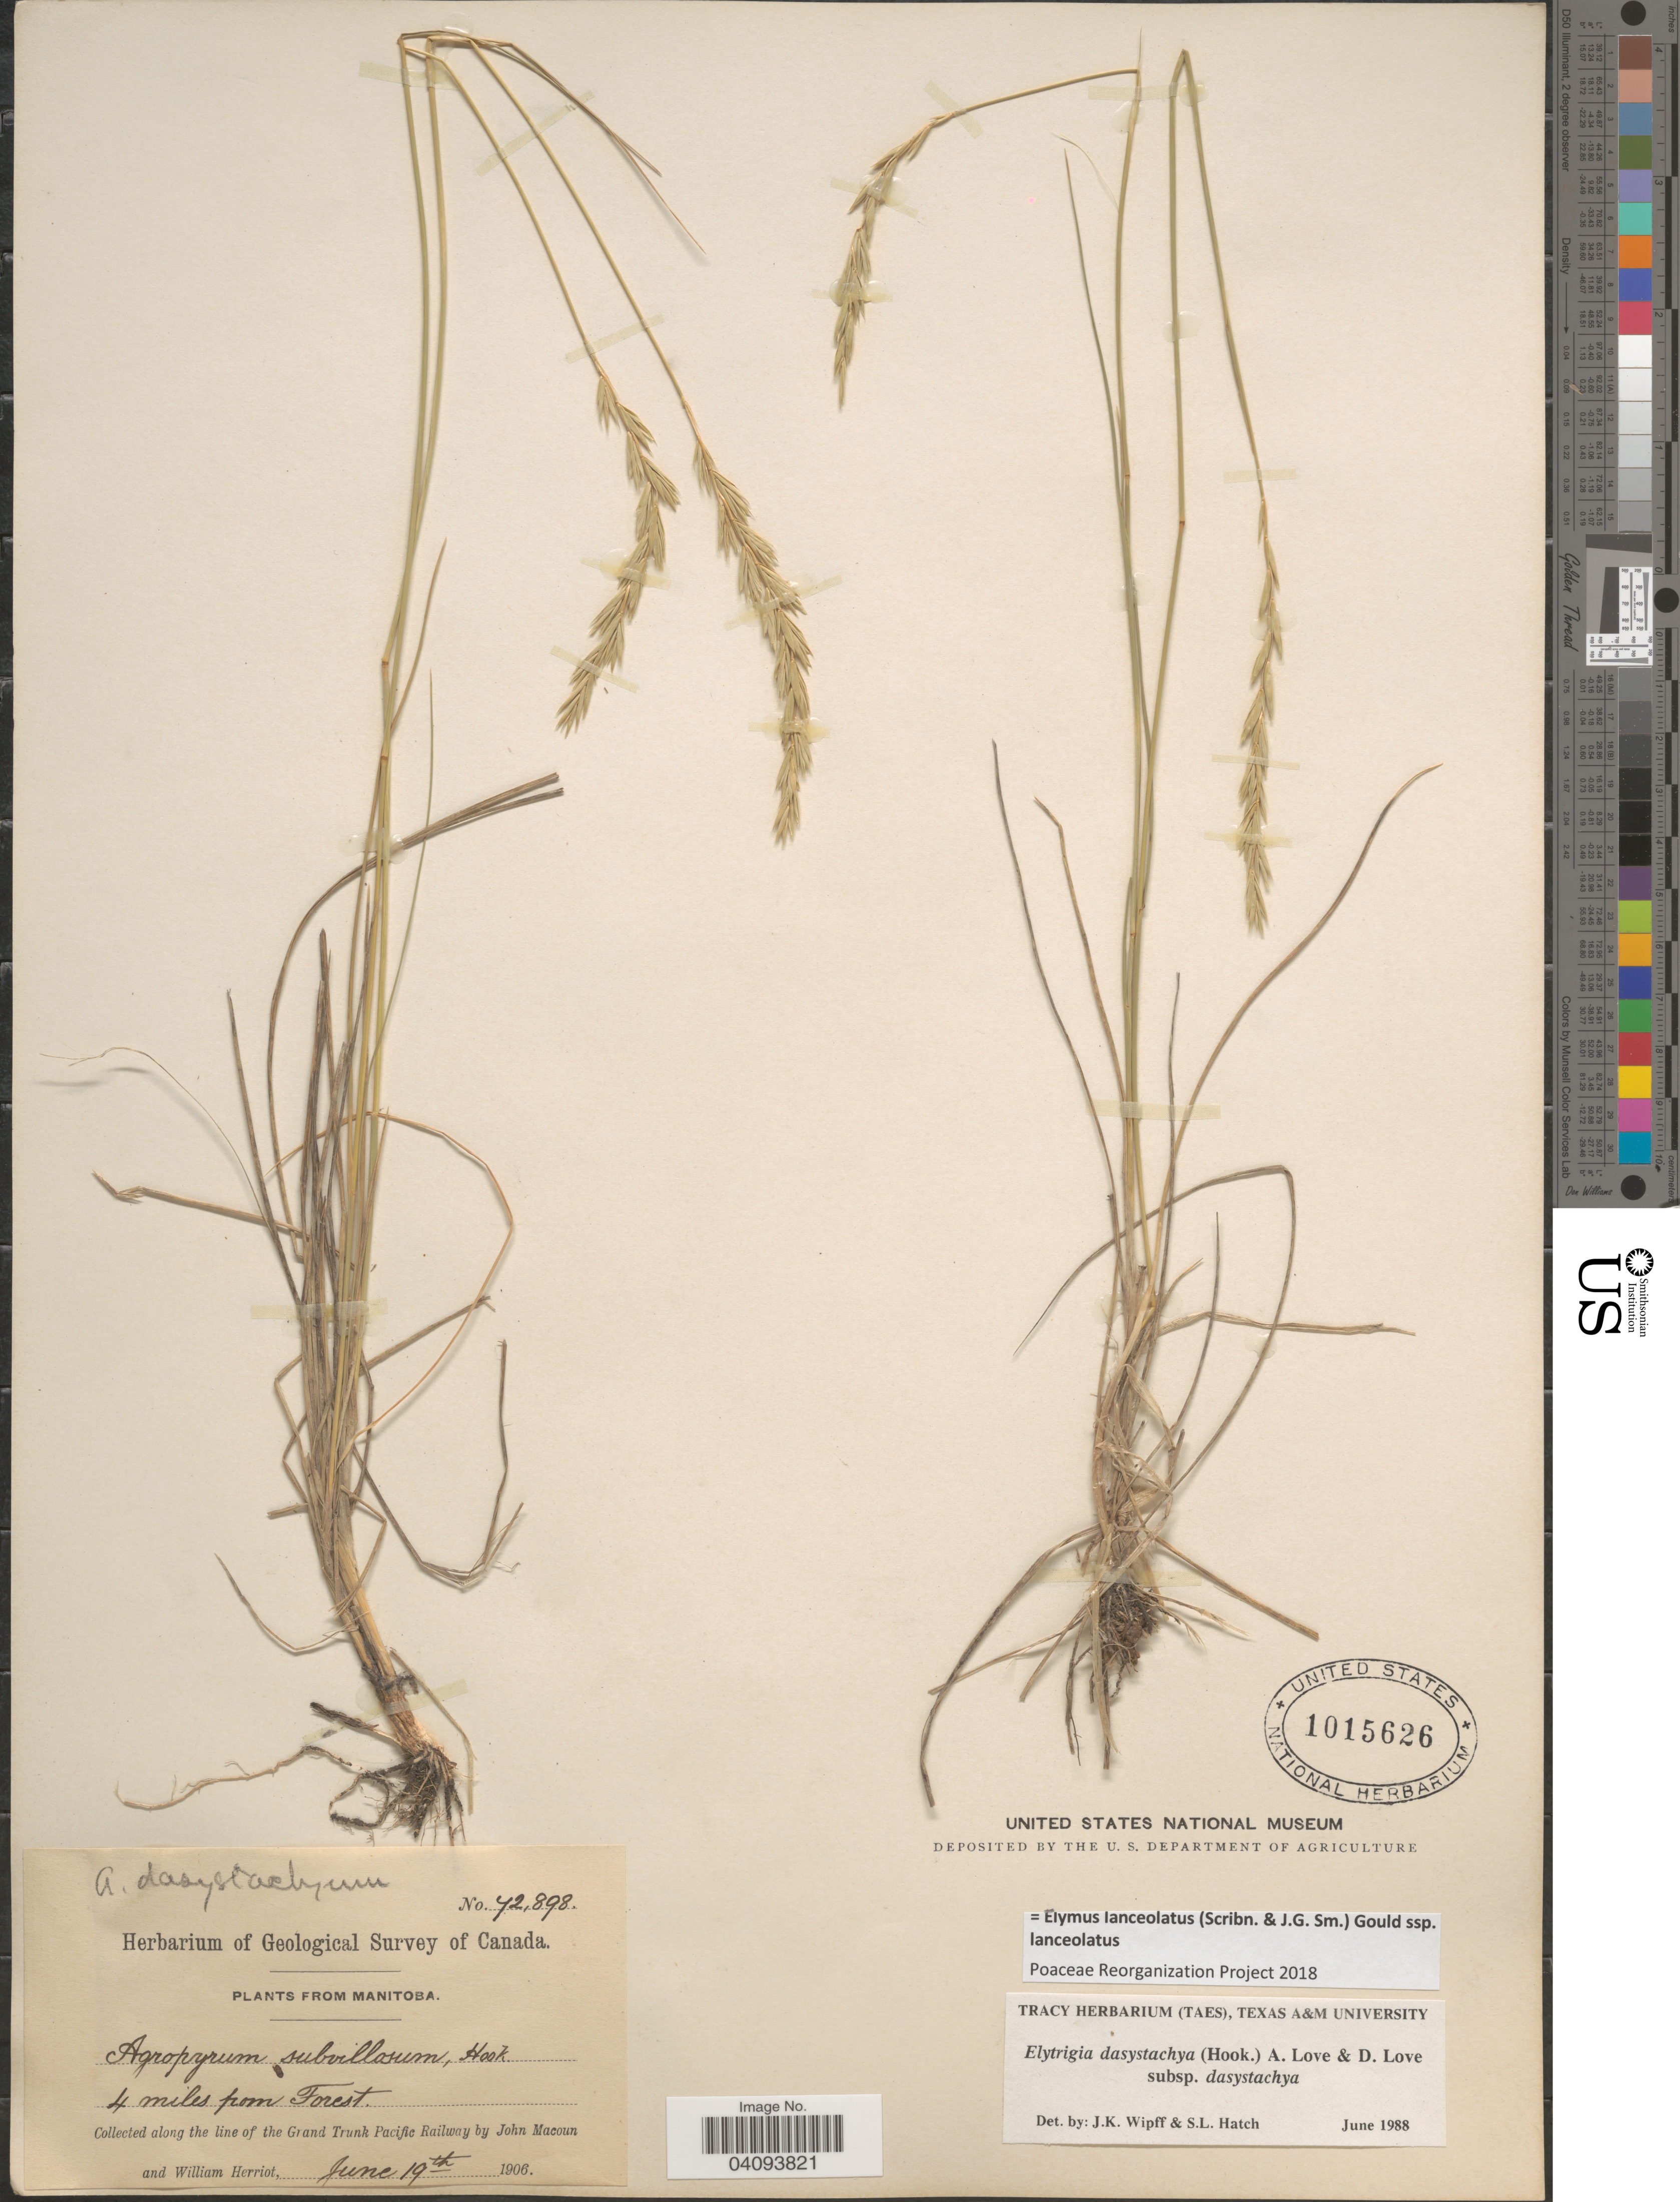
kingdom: Plantae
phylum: Tracheophyta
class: Liliopsida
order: Poales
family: Poaceae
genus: Elymus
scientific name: Elymus lanceolatus subsp. lanceolatus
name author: (Scribn. & J.G. Sm.) Gould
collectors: J. Macoun & W. Herriot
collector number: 72898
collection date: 1906-06-19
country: Canada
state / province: Manitoba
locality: Geological Survey of Canada. 4 miles from Forest. Along the line of the Grand Trunk Pacific Railway.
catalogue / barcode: US 1015626